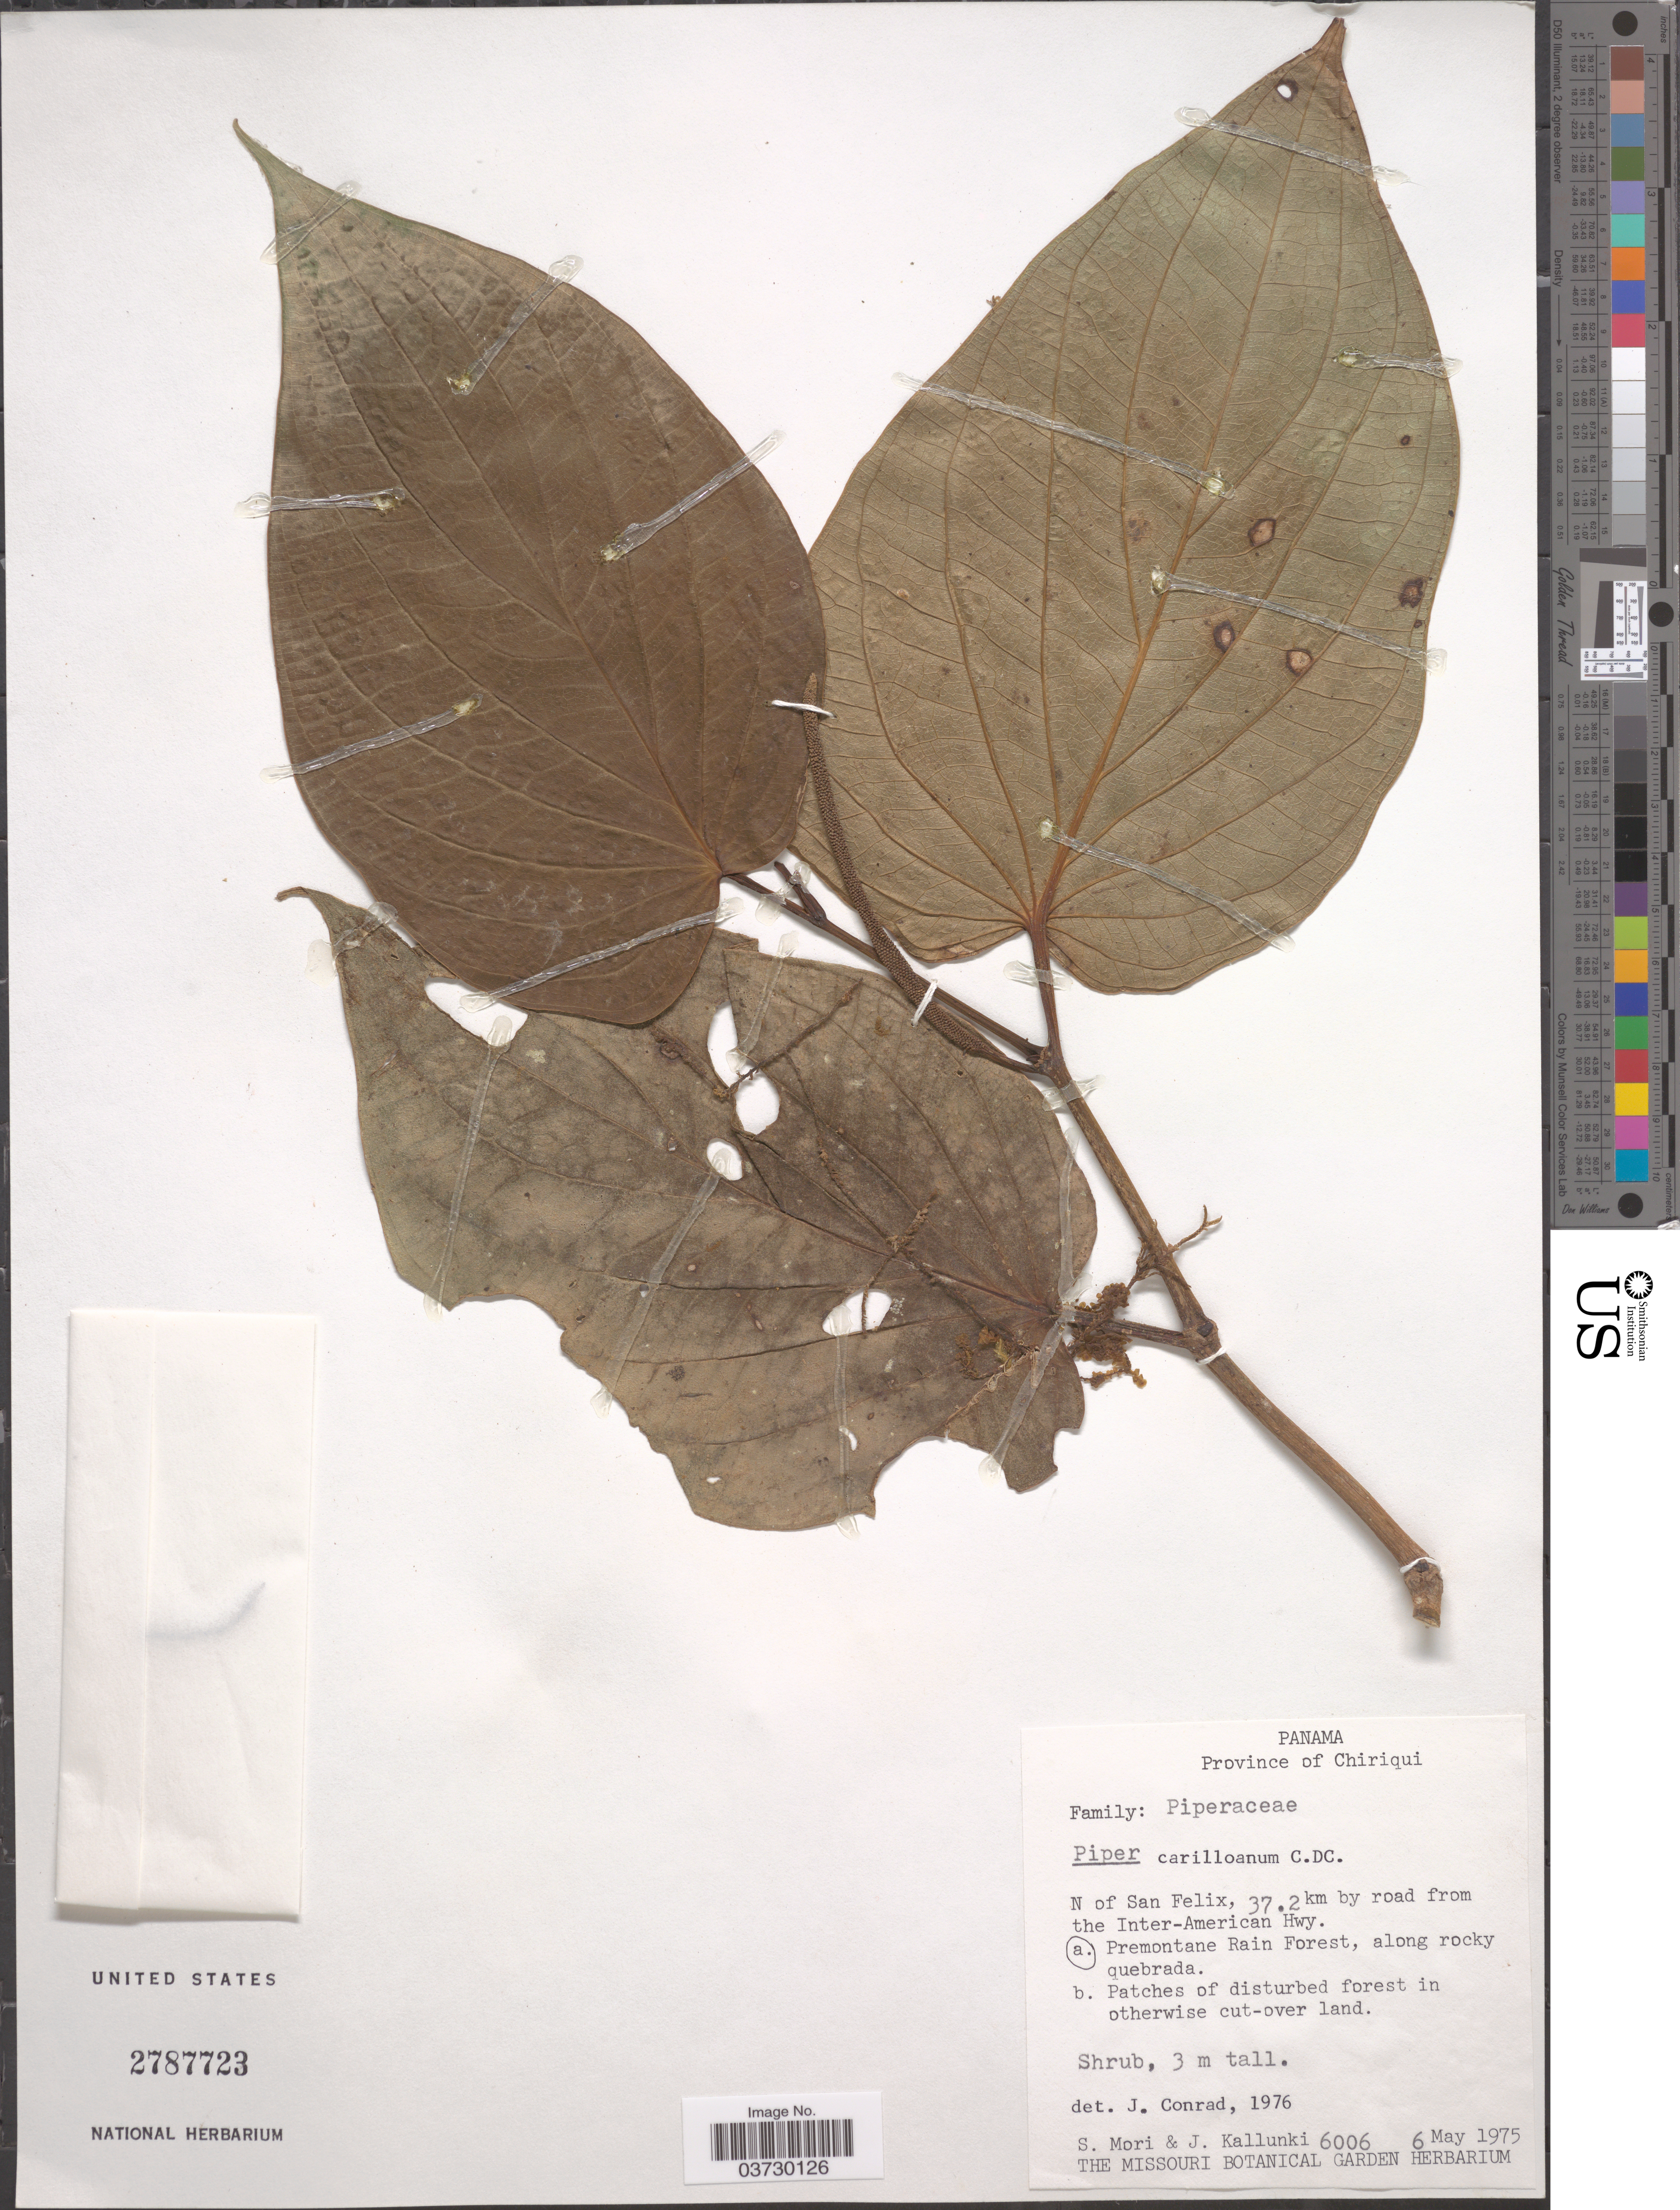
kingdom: Plantae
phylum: Tracheophyta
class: Magnoliopsida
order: Piperales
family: Piperaceae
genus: Piper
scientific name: Piper carrilloanum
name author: C. DC.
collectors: S. Mori & J. Kallunki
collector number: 6006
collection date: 1975-05-06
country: Panama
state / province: Chiriqui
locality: N of San Felix, 37.2 km by road from the Inter-American Hwy. Premontane Rain Forest, along rocky quebrada.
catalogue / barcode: US 2787723